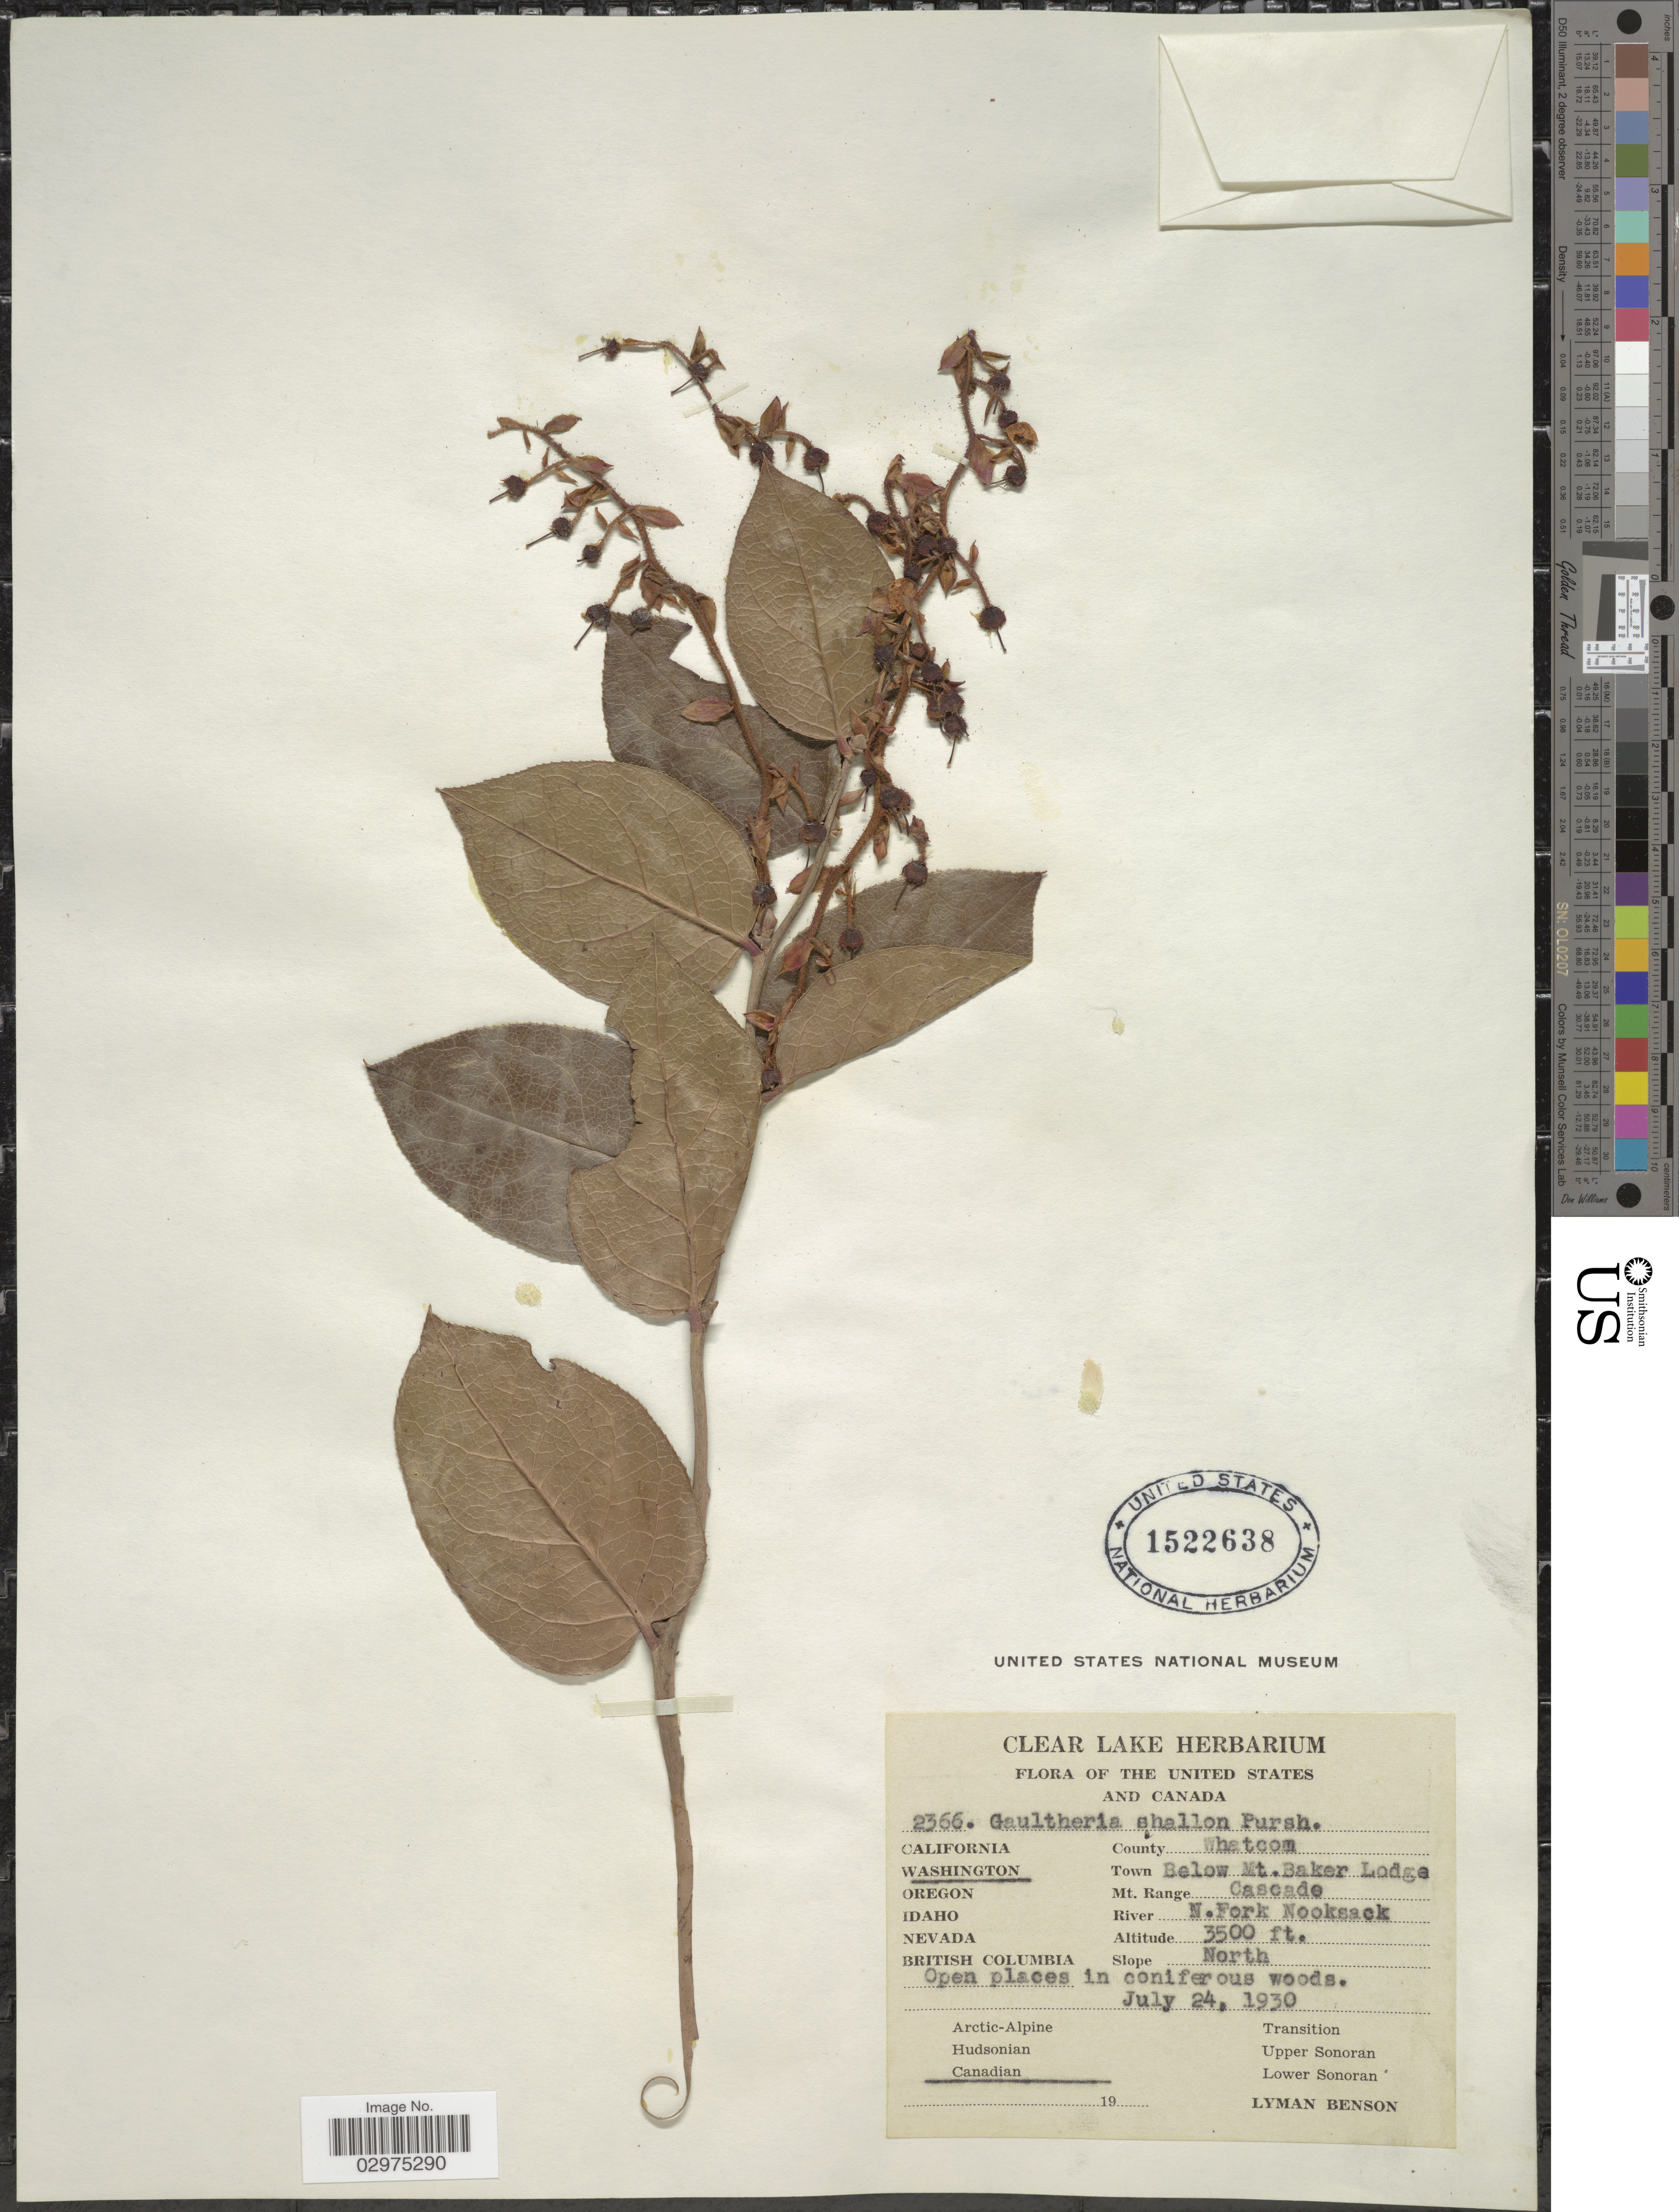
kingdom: Plantae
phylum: Tracheophyta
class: Magnoliopsida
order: Ericales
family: Ericaceae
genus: Gaultheria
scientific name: Gaultheria shallon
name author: Pursh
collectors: L. D. Benson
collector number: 2366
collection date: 1930-07-24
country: United States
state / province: Washington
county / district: Whatcom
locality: County Whatcom, Town Below Mt. Baker Lodge, Mt. Range Cascade, River N. Fork Nooksack, Slope North.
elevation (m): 1067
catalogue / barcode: US 1522638